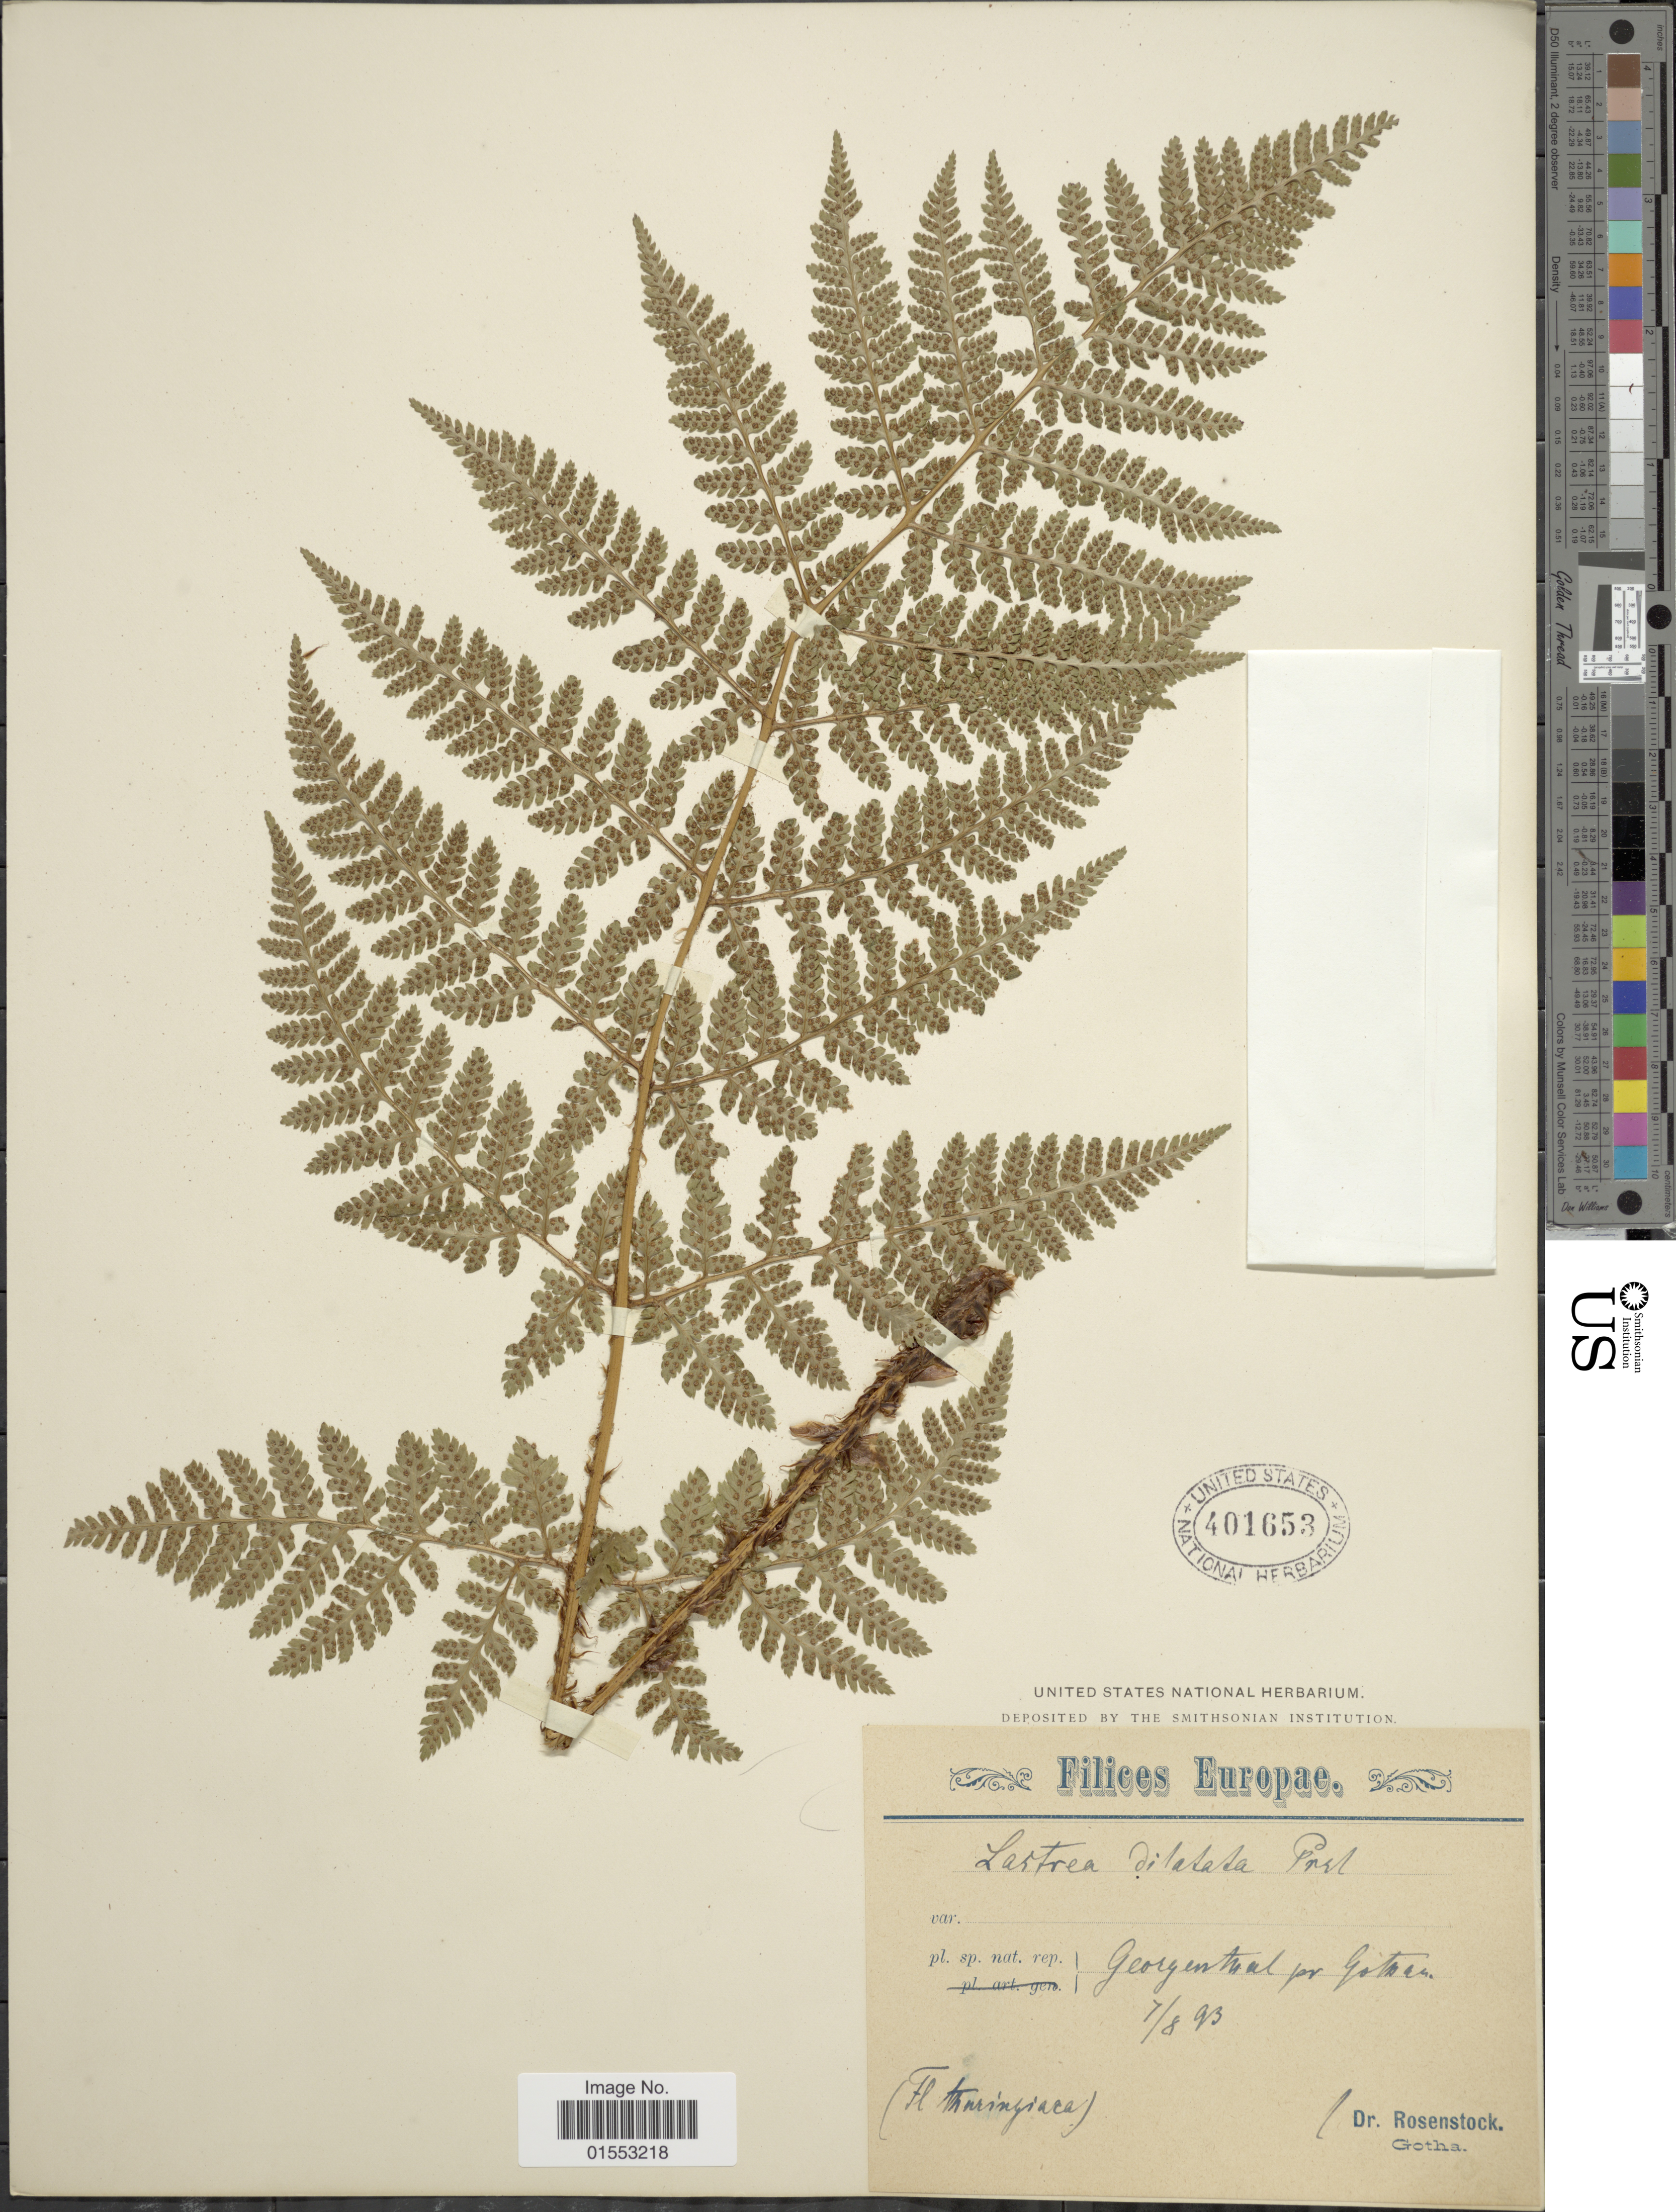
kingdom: Plantae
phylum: Tracheophyta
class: Polypodiopsida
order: Polypodiales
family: Dryopteridaceae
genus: Dryopteris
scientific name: Dryopteris dilatata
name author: (Hoffm.) A. Gray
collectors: -- Rosenstock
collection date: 1893-07-08 or 1893-08-07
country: Germany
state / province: Thuringia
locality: Georgenthal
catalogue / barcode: US 401653